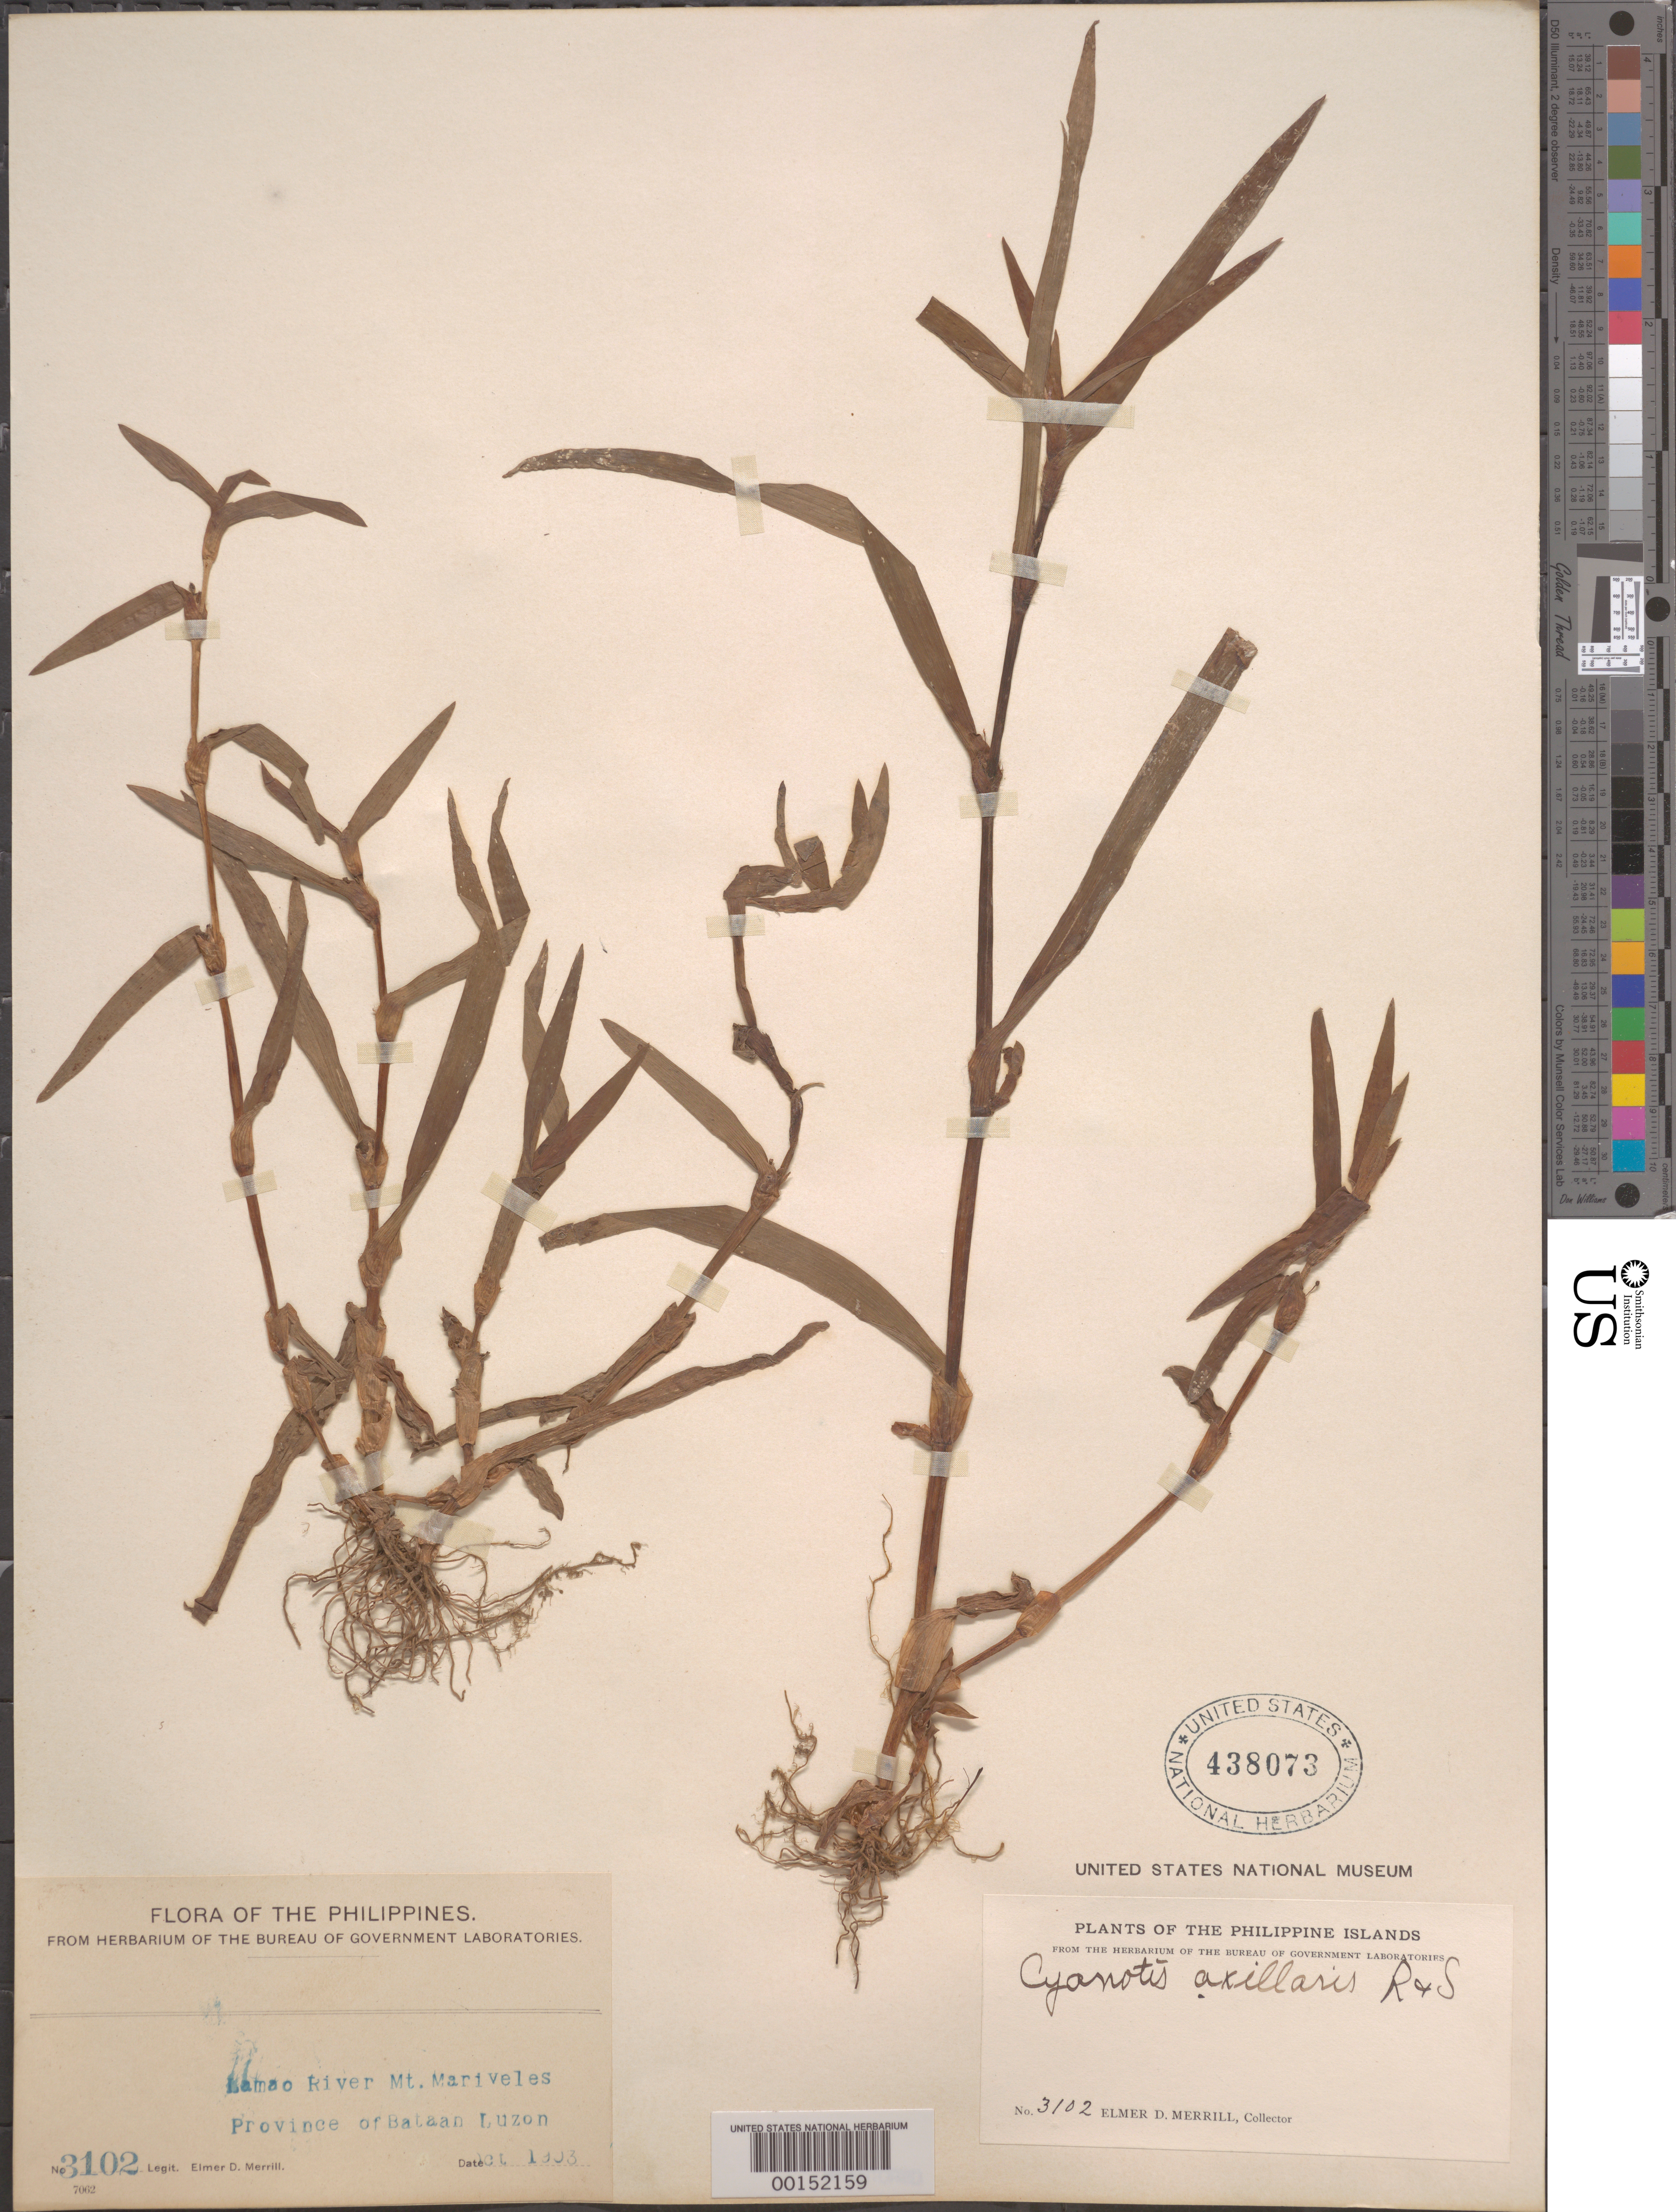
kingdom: Plantae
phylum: Tracheophyta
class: Liliopsida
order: Commelinales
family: Commelinaceae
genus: Cyanotis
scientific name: Cyanotis axillaris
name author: (L.) D. Don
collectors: E. D. Merrill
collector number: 3102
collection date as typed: Oct 1903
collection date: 1903-10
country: Philippines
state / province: Central Luzon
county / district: Bataan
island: Luzon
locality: Lamao River, Mt. Mariveles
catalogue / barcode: US 438073